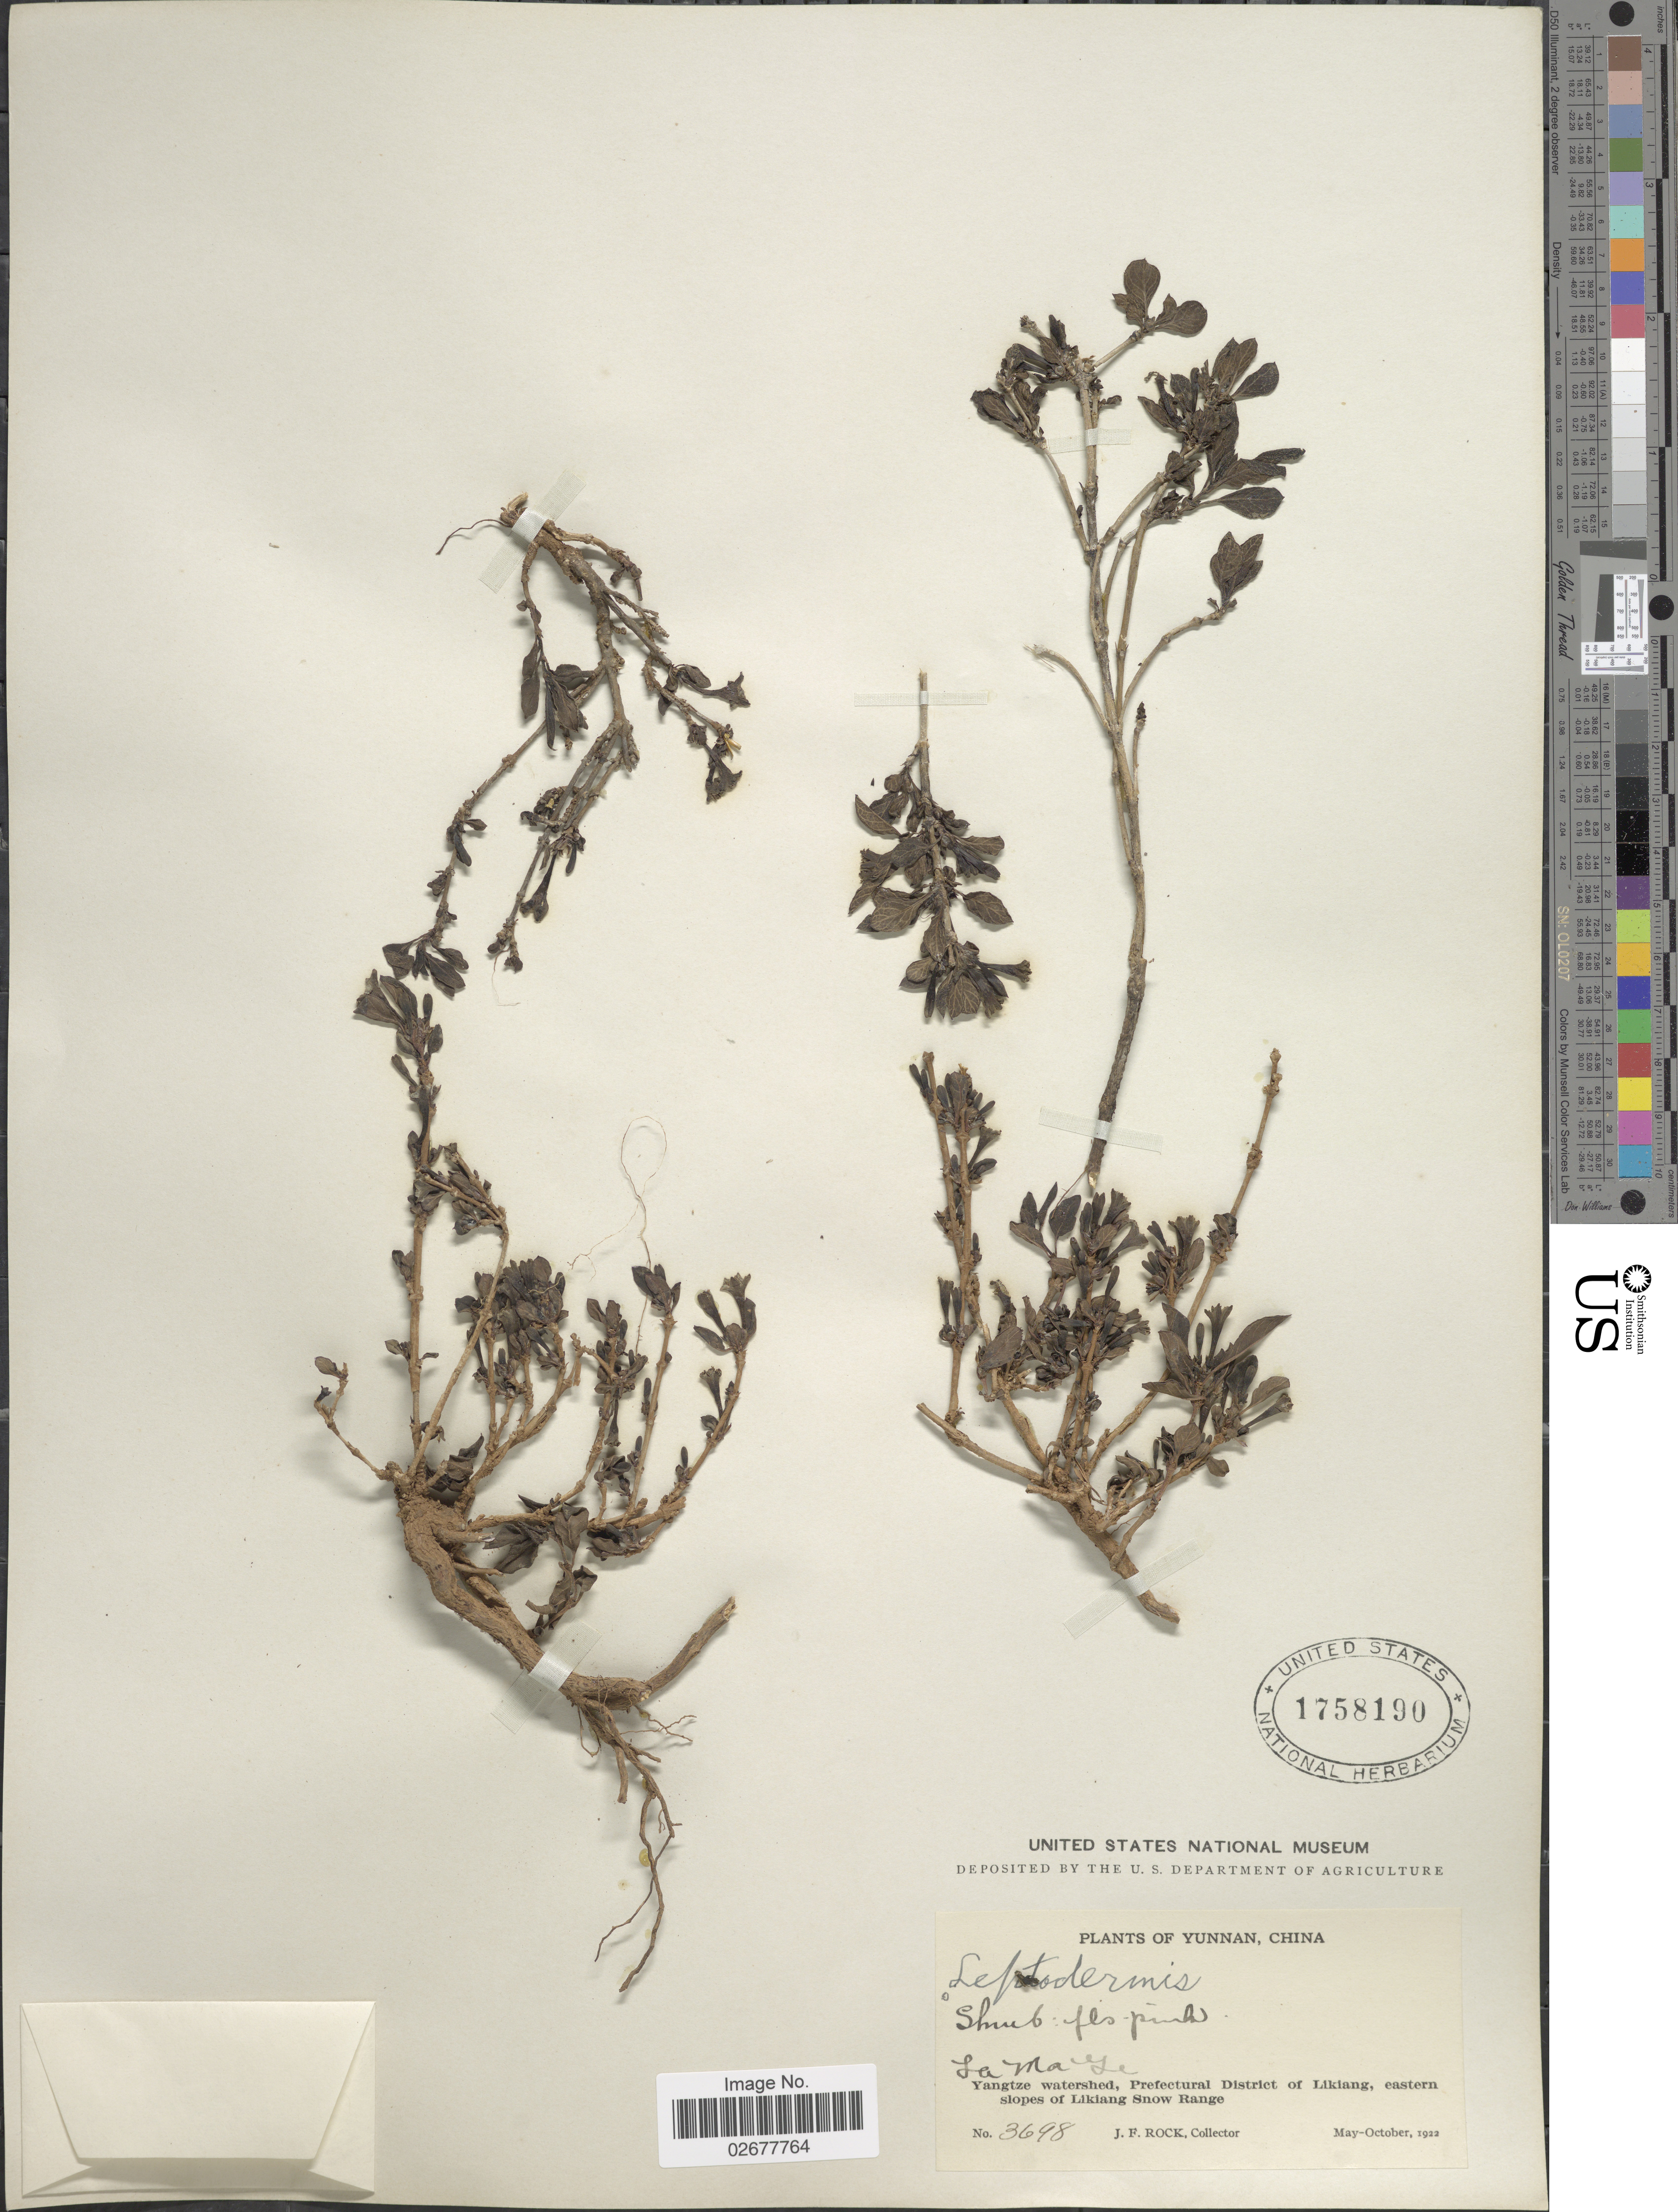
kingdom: Plantae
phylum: Tracheophyta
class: Magnoliopsida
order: Gentianales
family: Rubiaceae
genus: Leptodermis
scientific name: Leptodermis sp.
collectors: J. Rock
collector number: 3698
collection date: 1922-05/1922-10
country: China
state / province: Yunnan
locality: La Ma Ge. Yangtze watershed, Prefectural District of Likiang, eastern slopes of Likiang Snow Range.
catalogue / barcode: US 1758190